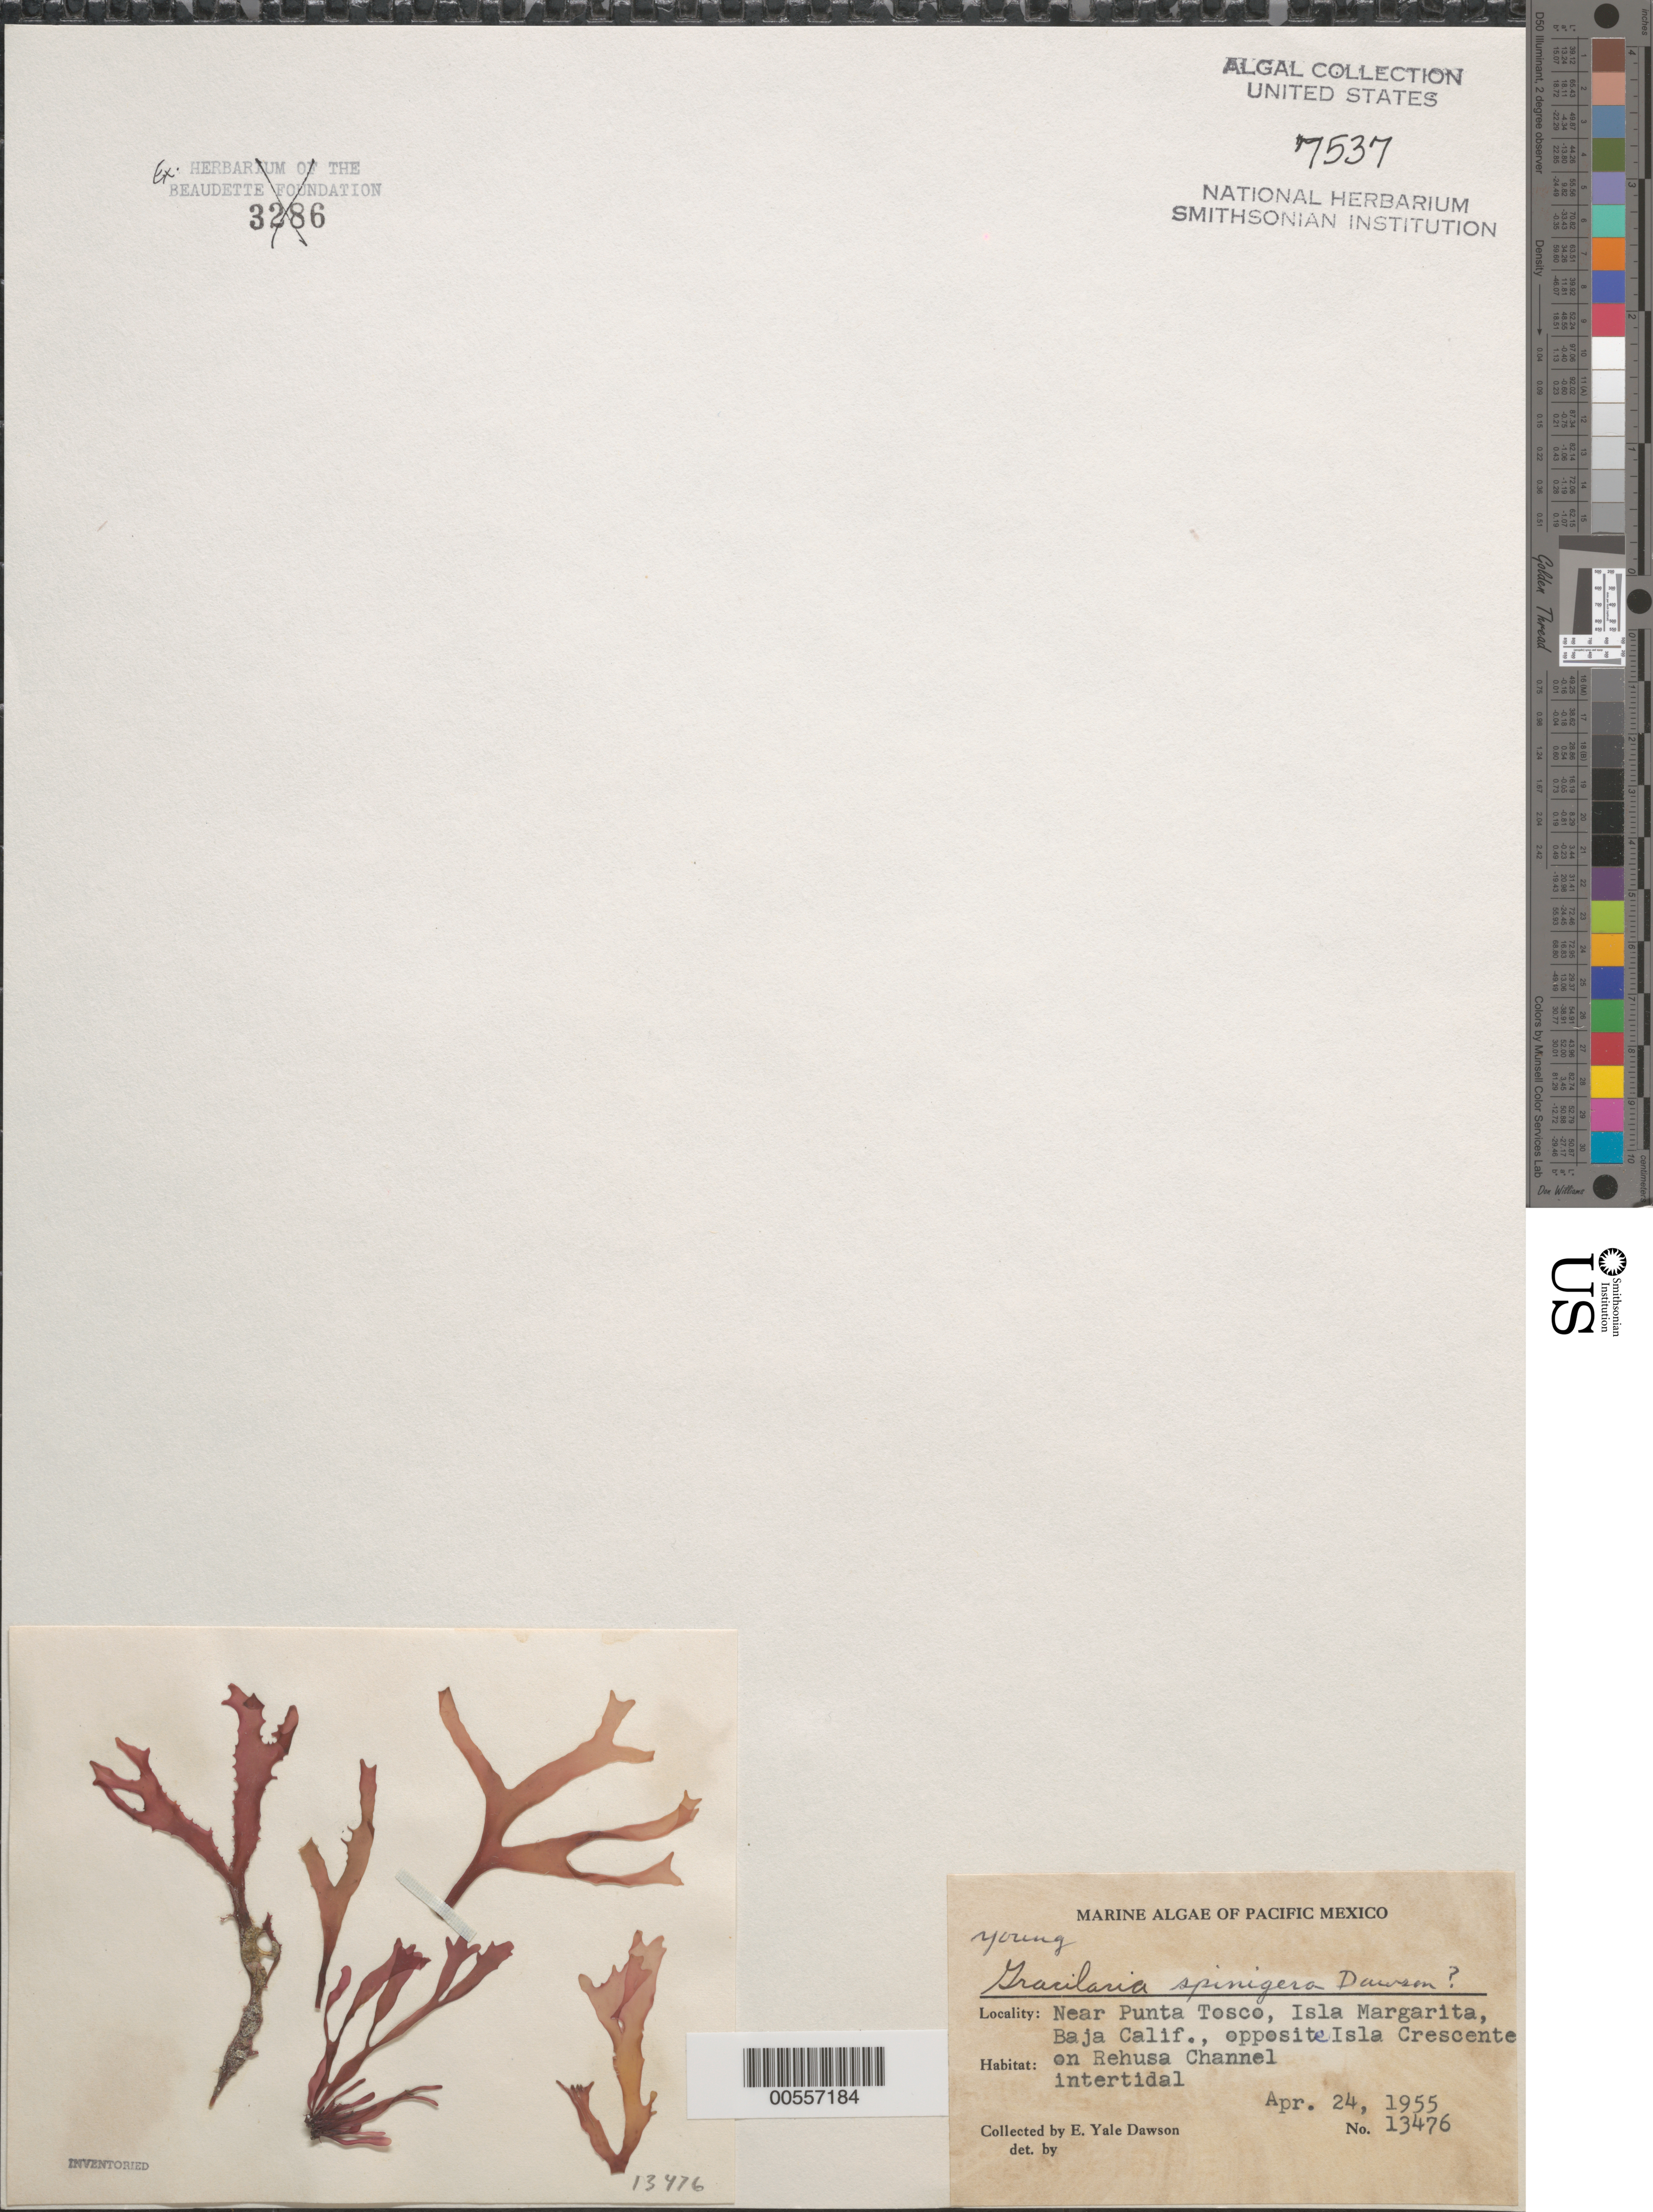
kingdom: Plantae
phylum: Rhodophyta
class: Florideophyceae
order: Gracilariales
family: Gracilariaceae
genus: Gracilaria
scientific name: Gracilaria spinigera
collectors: E. Y. Dawson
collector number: EYD 13476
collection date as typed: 24 Apr 1955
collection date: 1955-04-24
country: Mexico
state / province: Baja California Sur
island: Isla Margarita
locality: Near Punta Tosca, opposite Isla Crescente, Rehusa Channel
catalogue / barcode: US 7537